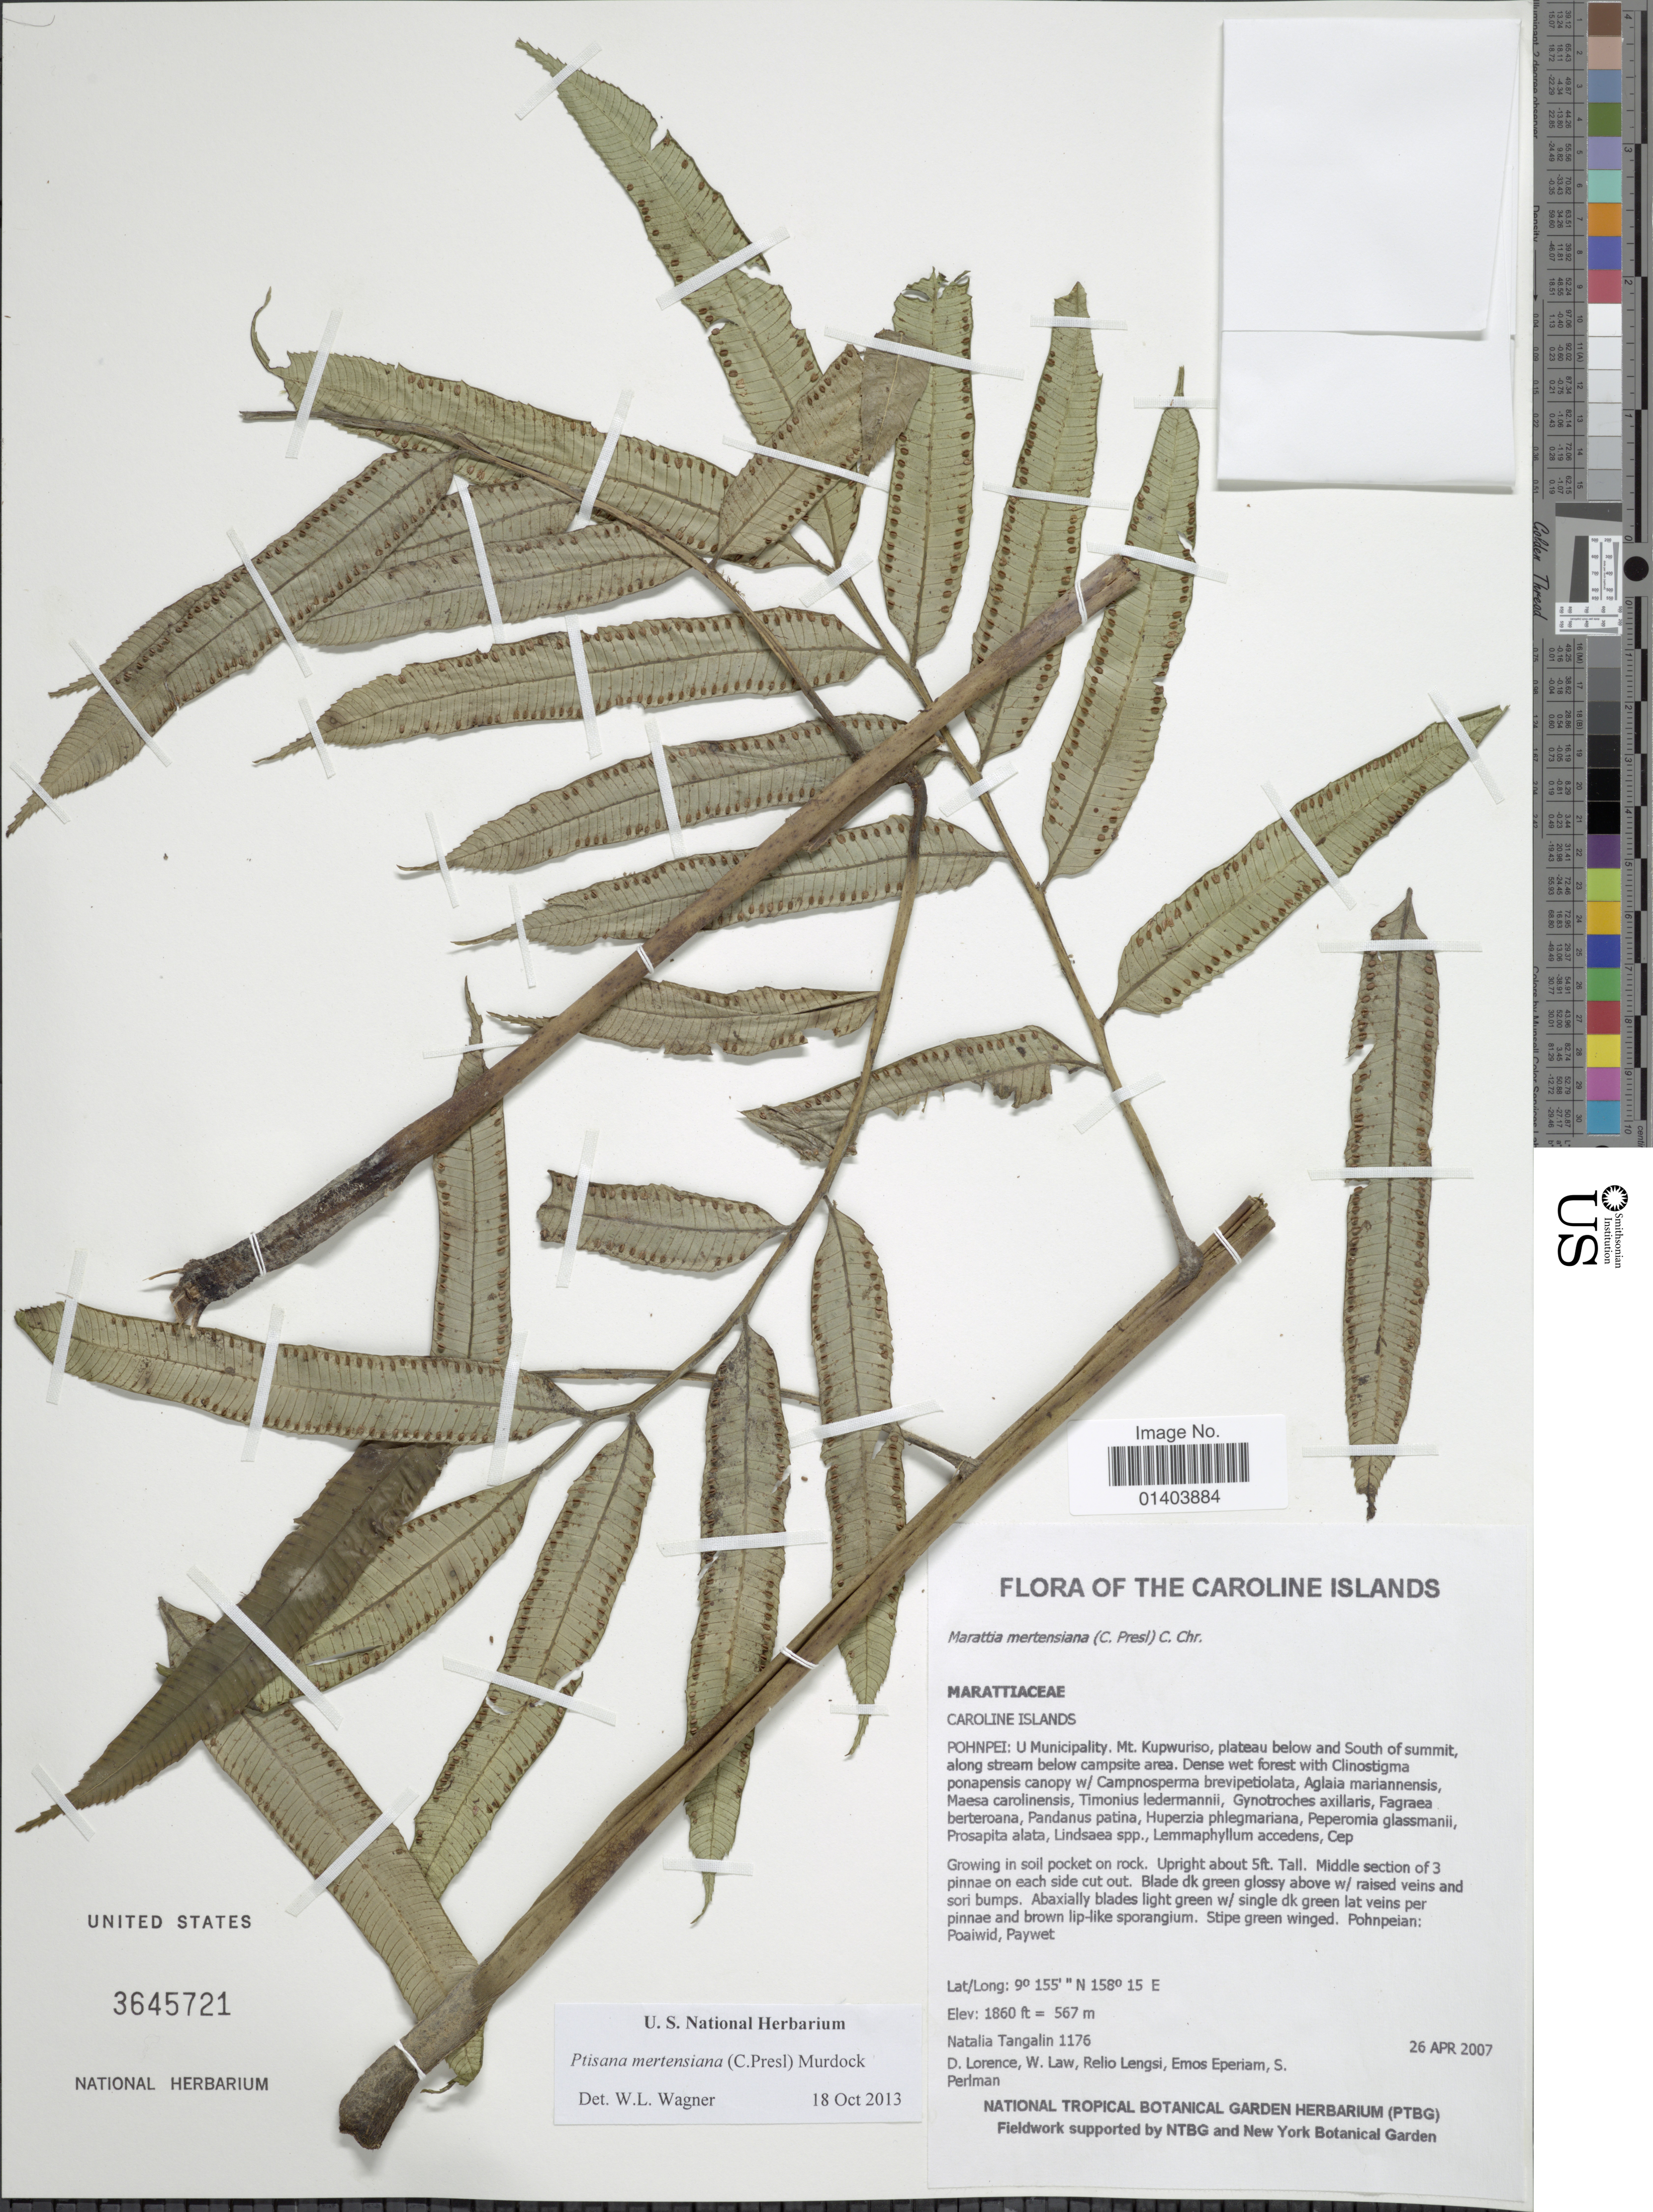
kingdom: Plantae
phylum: Tracheophyta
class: Polypodiopsida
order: Marattiales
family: Marattiaceae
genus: Ptisana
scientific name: Ptisana mertensiana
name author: (C. Presl) Murdock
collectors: N. Tangalin, D. Lorence, W. Law, R. Lengsi & et al.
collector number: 1176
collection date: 2007-04-26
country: Micronesia, Federated States of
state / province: Pohnpei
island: Pohnpei [Ponape]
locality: U. Municipality, Mt Kupwuriso, plateau below and South of summit, along stream below campsite area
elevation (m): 567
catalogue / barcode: US 3645721